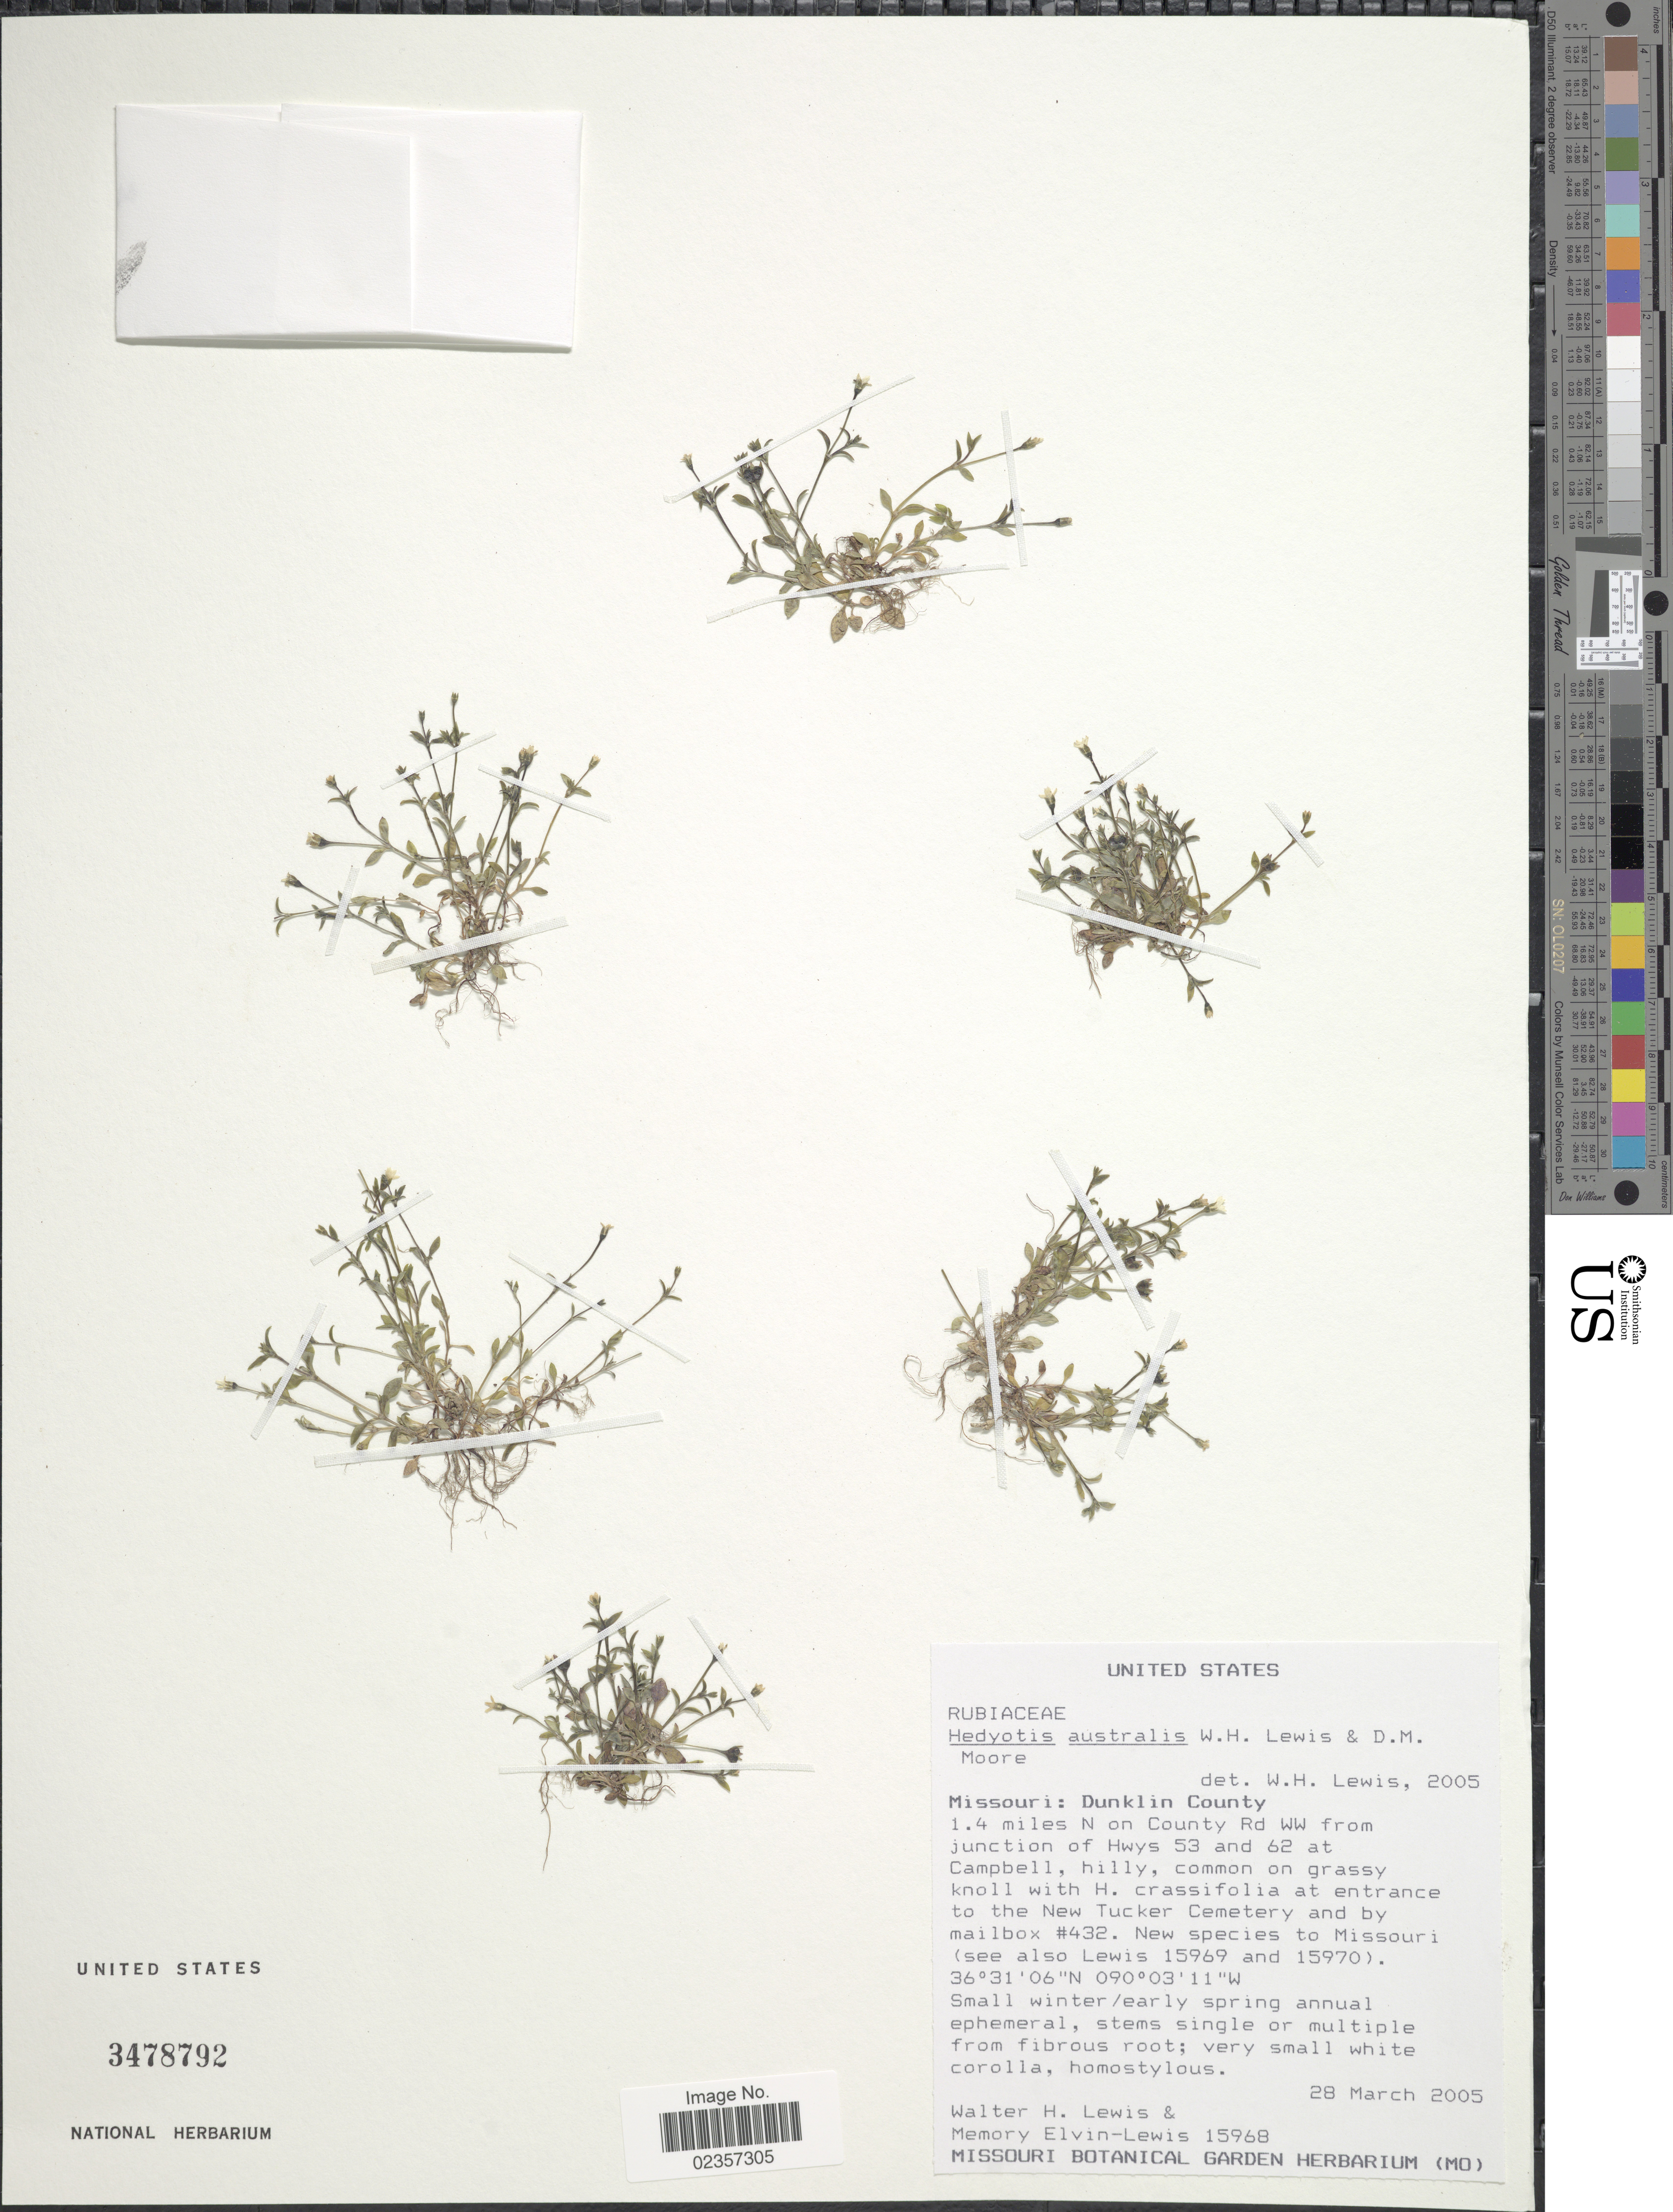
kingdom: Plantae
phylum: Tracheophyta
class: Magnoliopsida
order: Gentianales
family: Rubiaceae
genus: Houstonia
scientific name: Houstonia micrantha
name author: (Shinners) Terrell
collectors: W. H. Lewis & M. Elvin-Lewis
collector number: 15968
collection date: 2005-03-28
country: United States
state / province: Missouri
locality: Dunklin County. 1.4 miles N on County Rd WW from junction of Hwys 53 and 62 at Campbell. Common on grassy knoll at entrance to the New Tucker Cemetery and by mailbox #432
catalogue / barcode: US 3478792